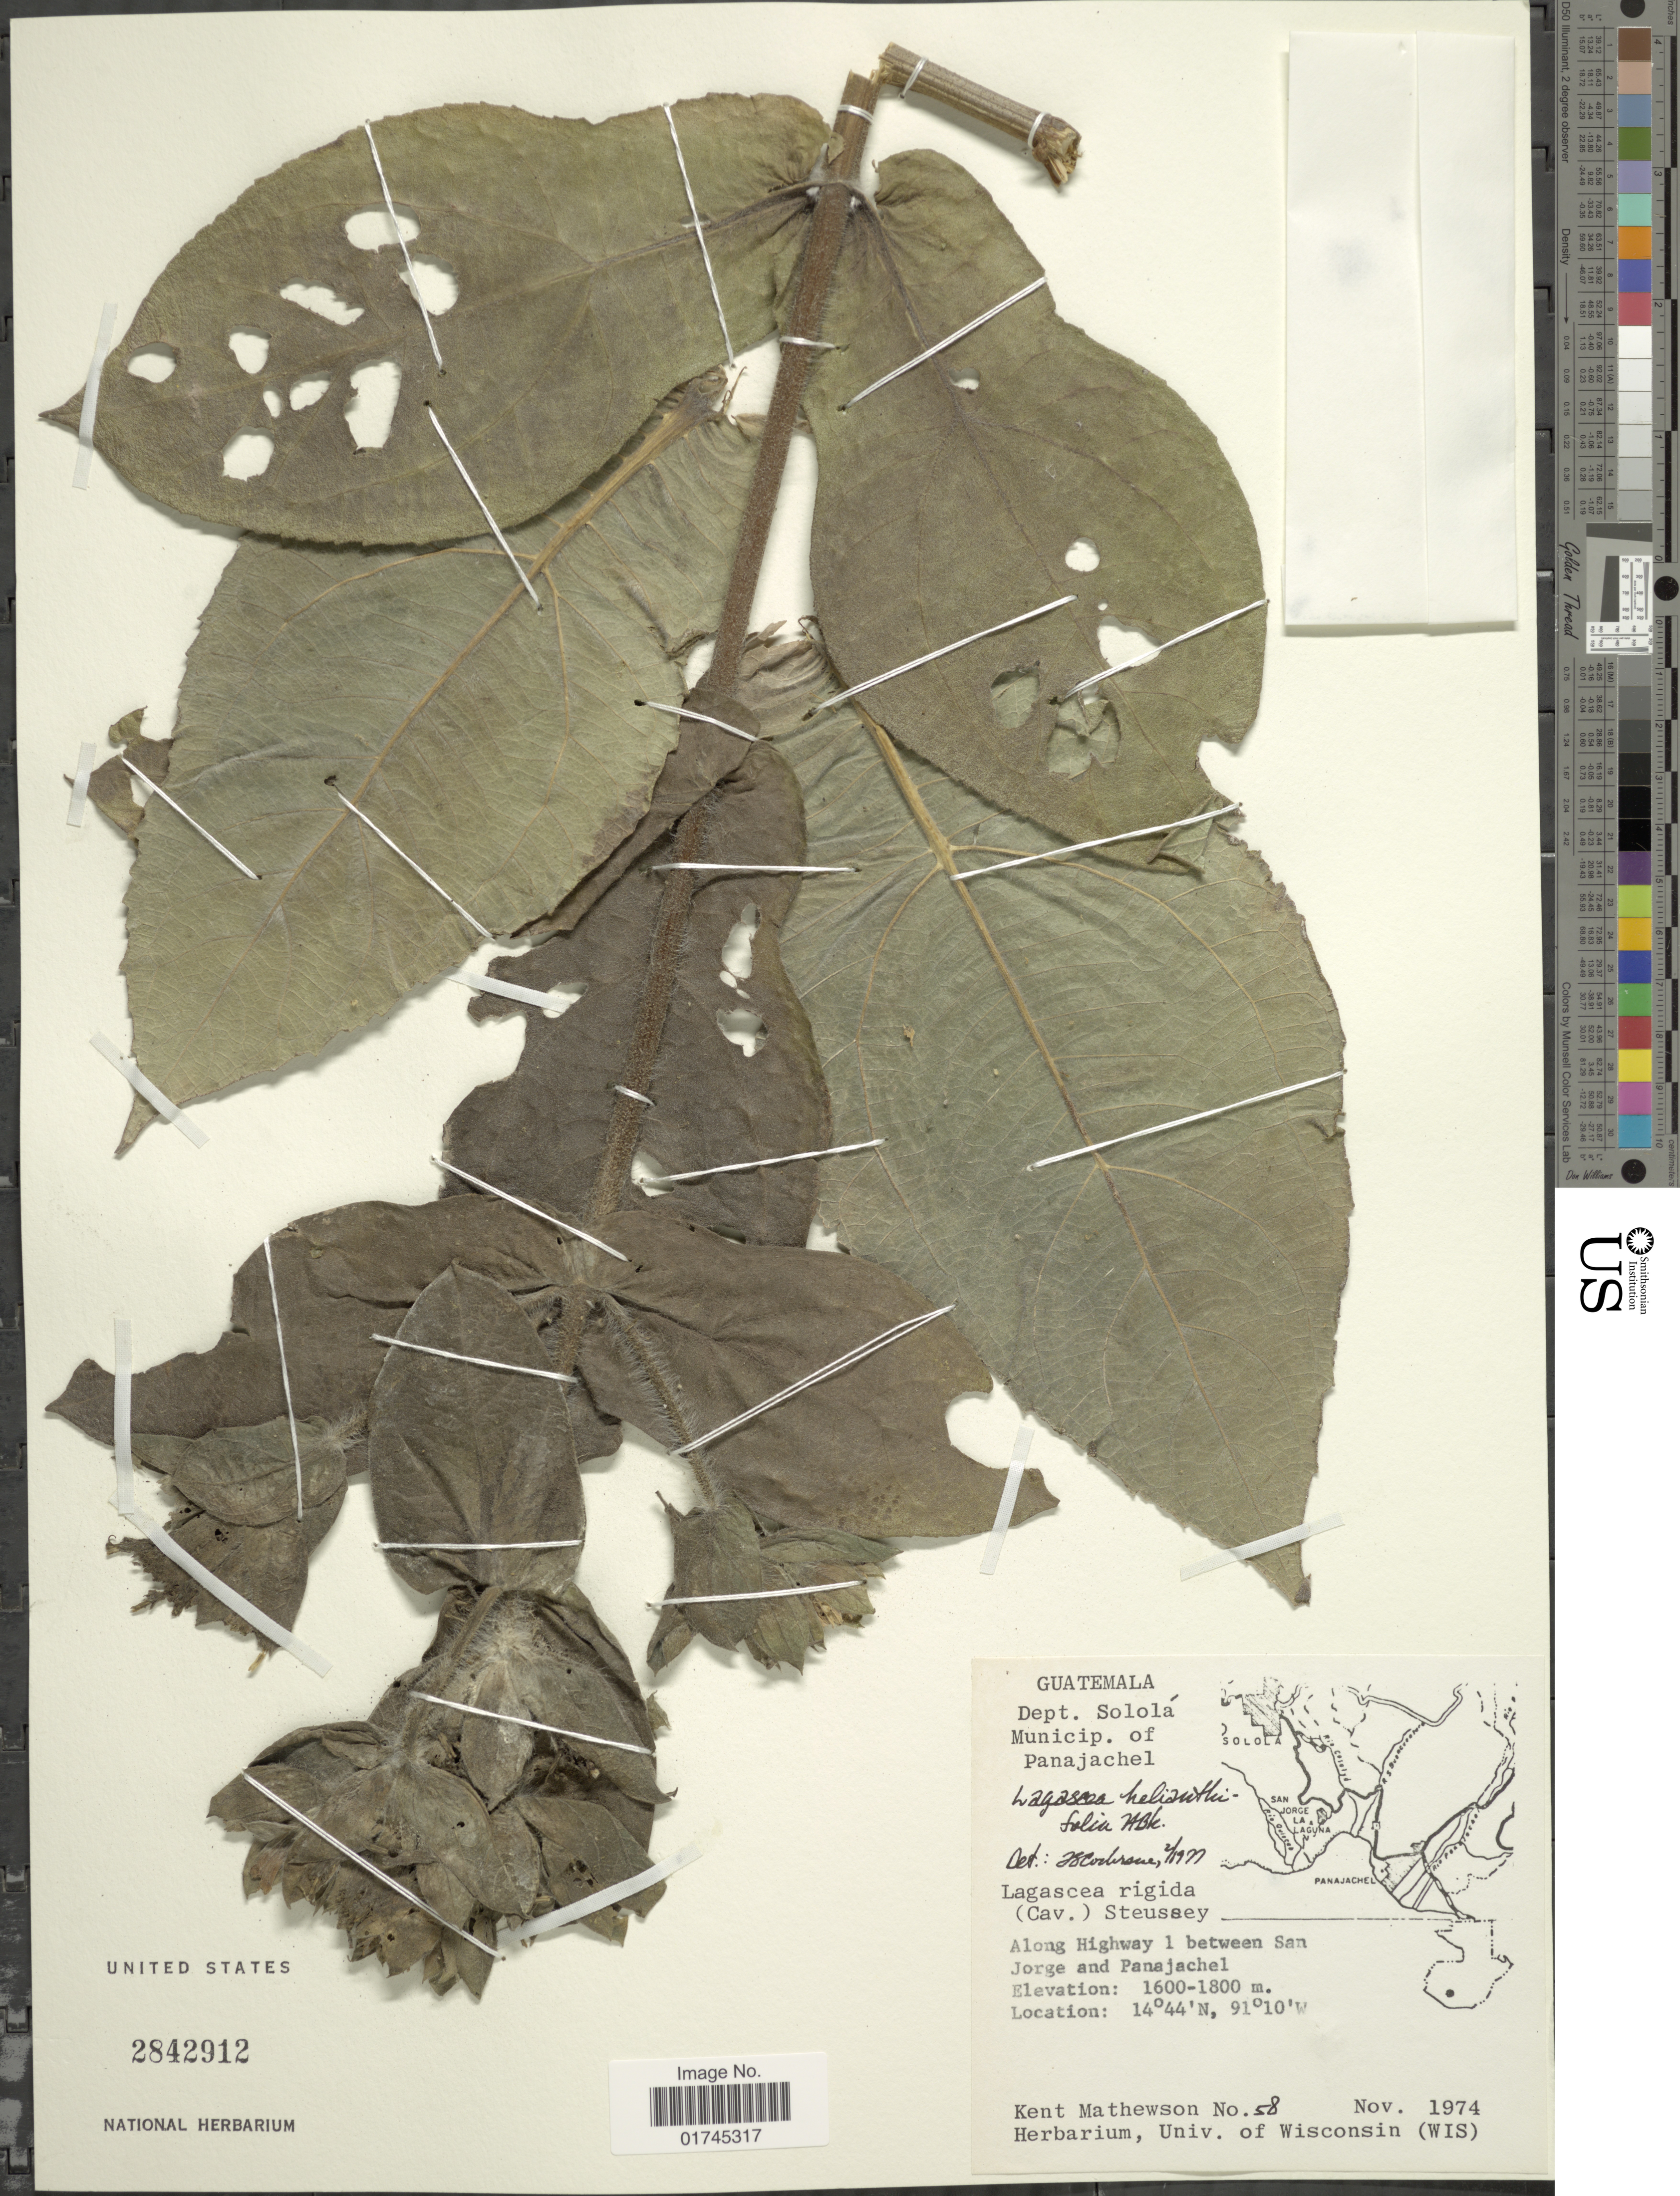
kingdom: Plantae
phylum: Tracheophyta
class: Magnoliopsida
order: Asterales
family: Asteraceae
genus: Lagascea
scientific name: Lagascea helianthifolia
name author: Kunth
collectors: K. Mathewson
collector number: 58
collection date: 1974-11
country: Guatemala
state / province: Sololá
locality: Municp. of Panajachel, along Highway 1 between San Jorge and Panajachel.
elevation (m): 1600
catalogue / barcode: US 2842912